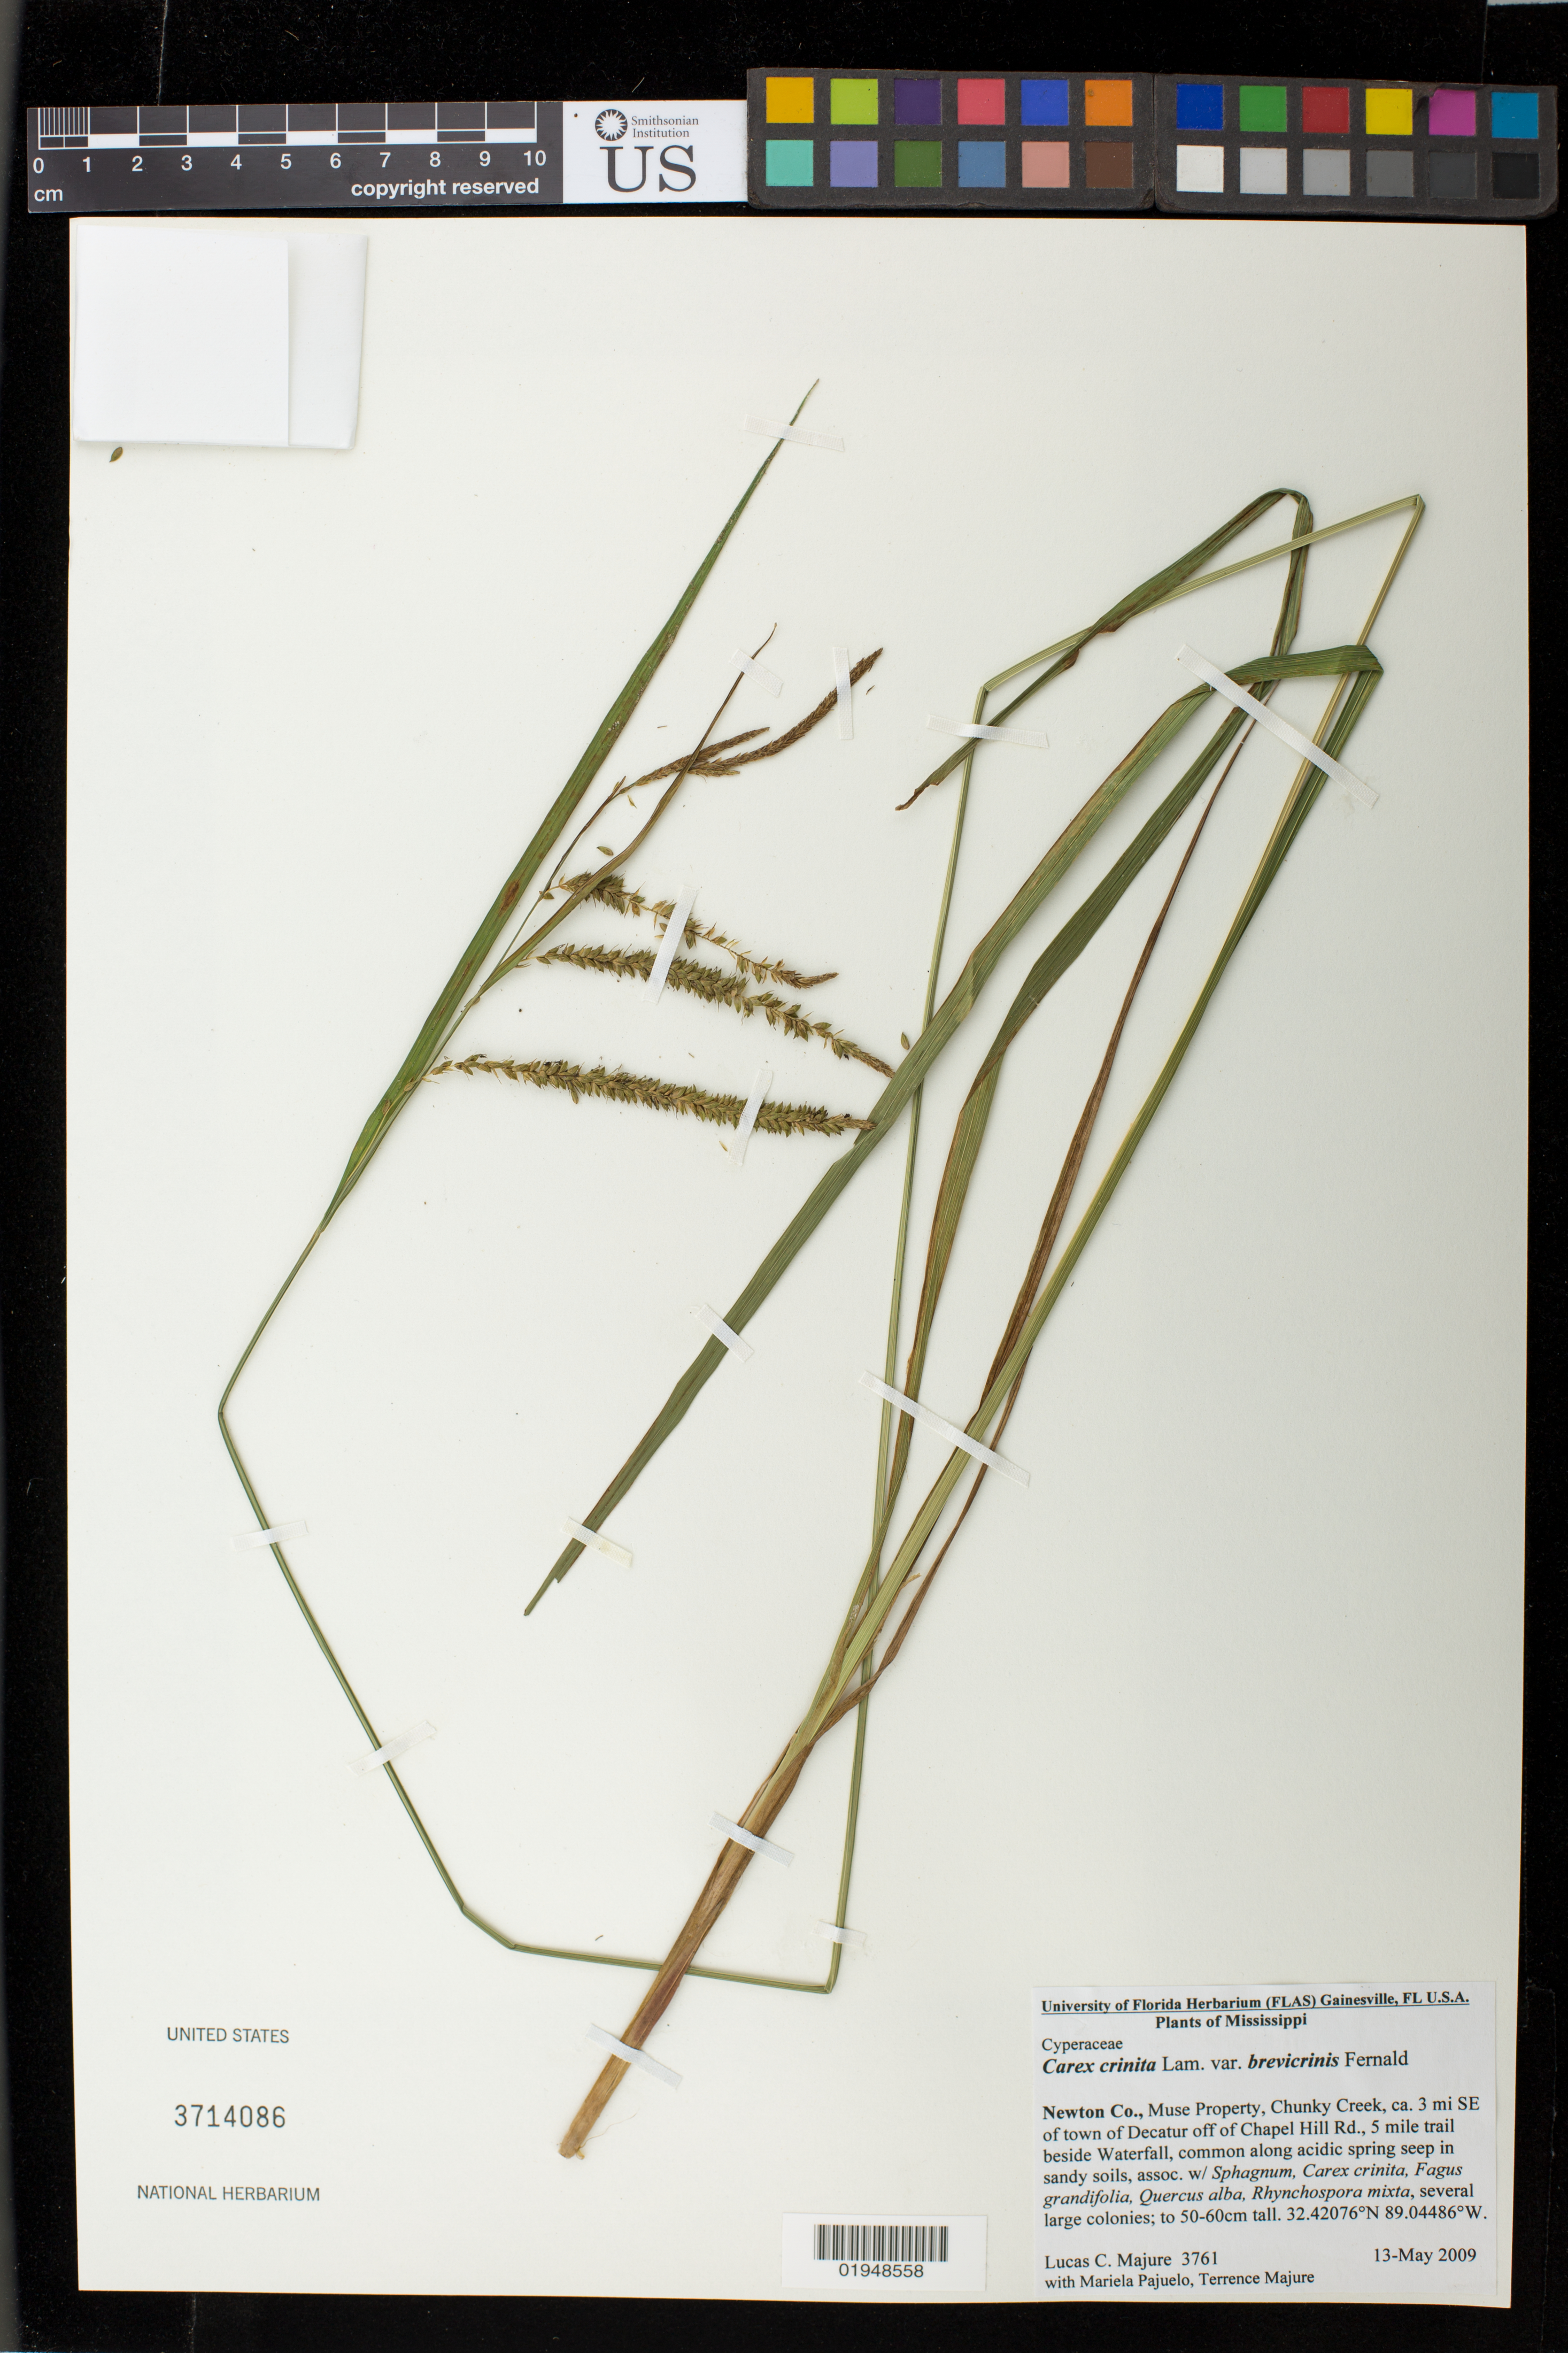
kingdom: Plantae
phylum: Tracheophyta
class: Liliopsida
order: Poales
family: Cyperaceae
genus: Carex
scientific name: Carex crinita var. brevicrinis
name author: Fernald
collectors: L. C. Majure, T. Majure & M. Pajuelo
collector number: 3761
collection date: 2009-05-13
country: United States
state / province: Mississippi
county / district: Newton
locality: Muse Property, Chunky Creek, 3 mi SE of town of Decatur off Chapel Hill, 5 mi. trail beside Waterfall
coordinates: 32.42076 N, 89.04486 W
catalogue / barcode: US 3714086